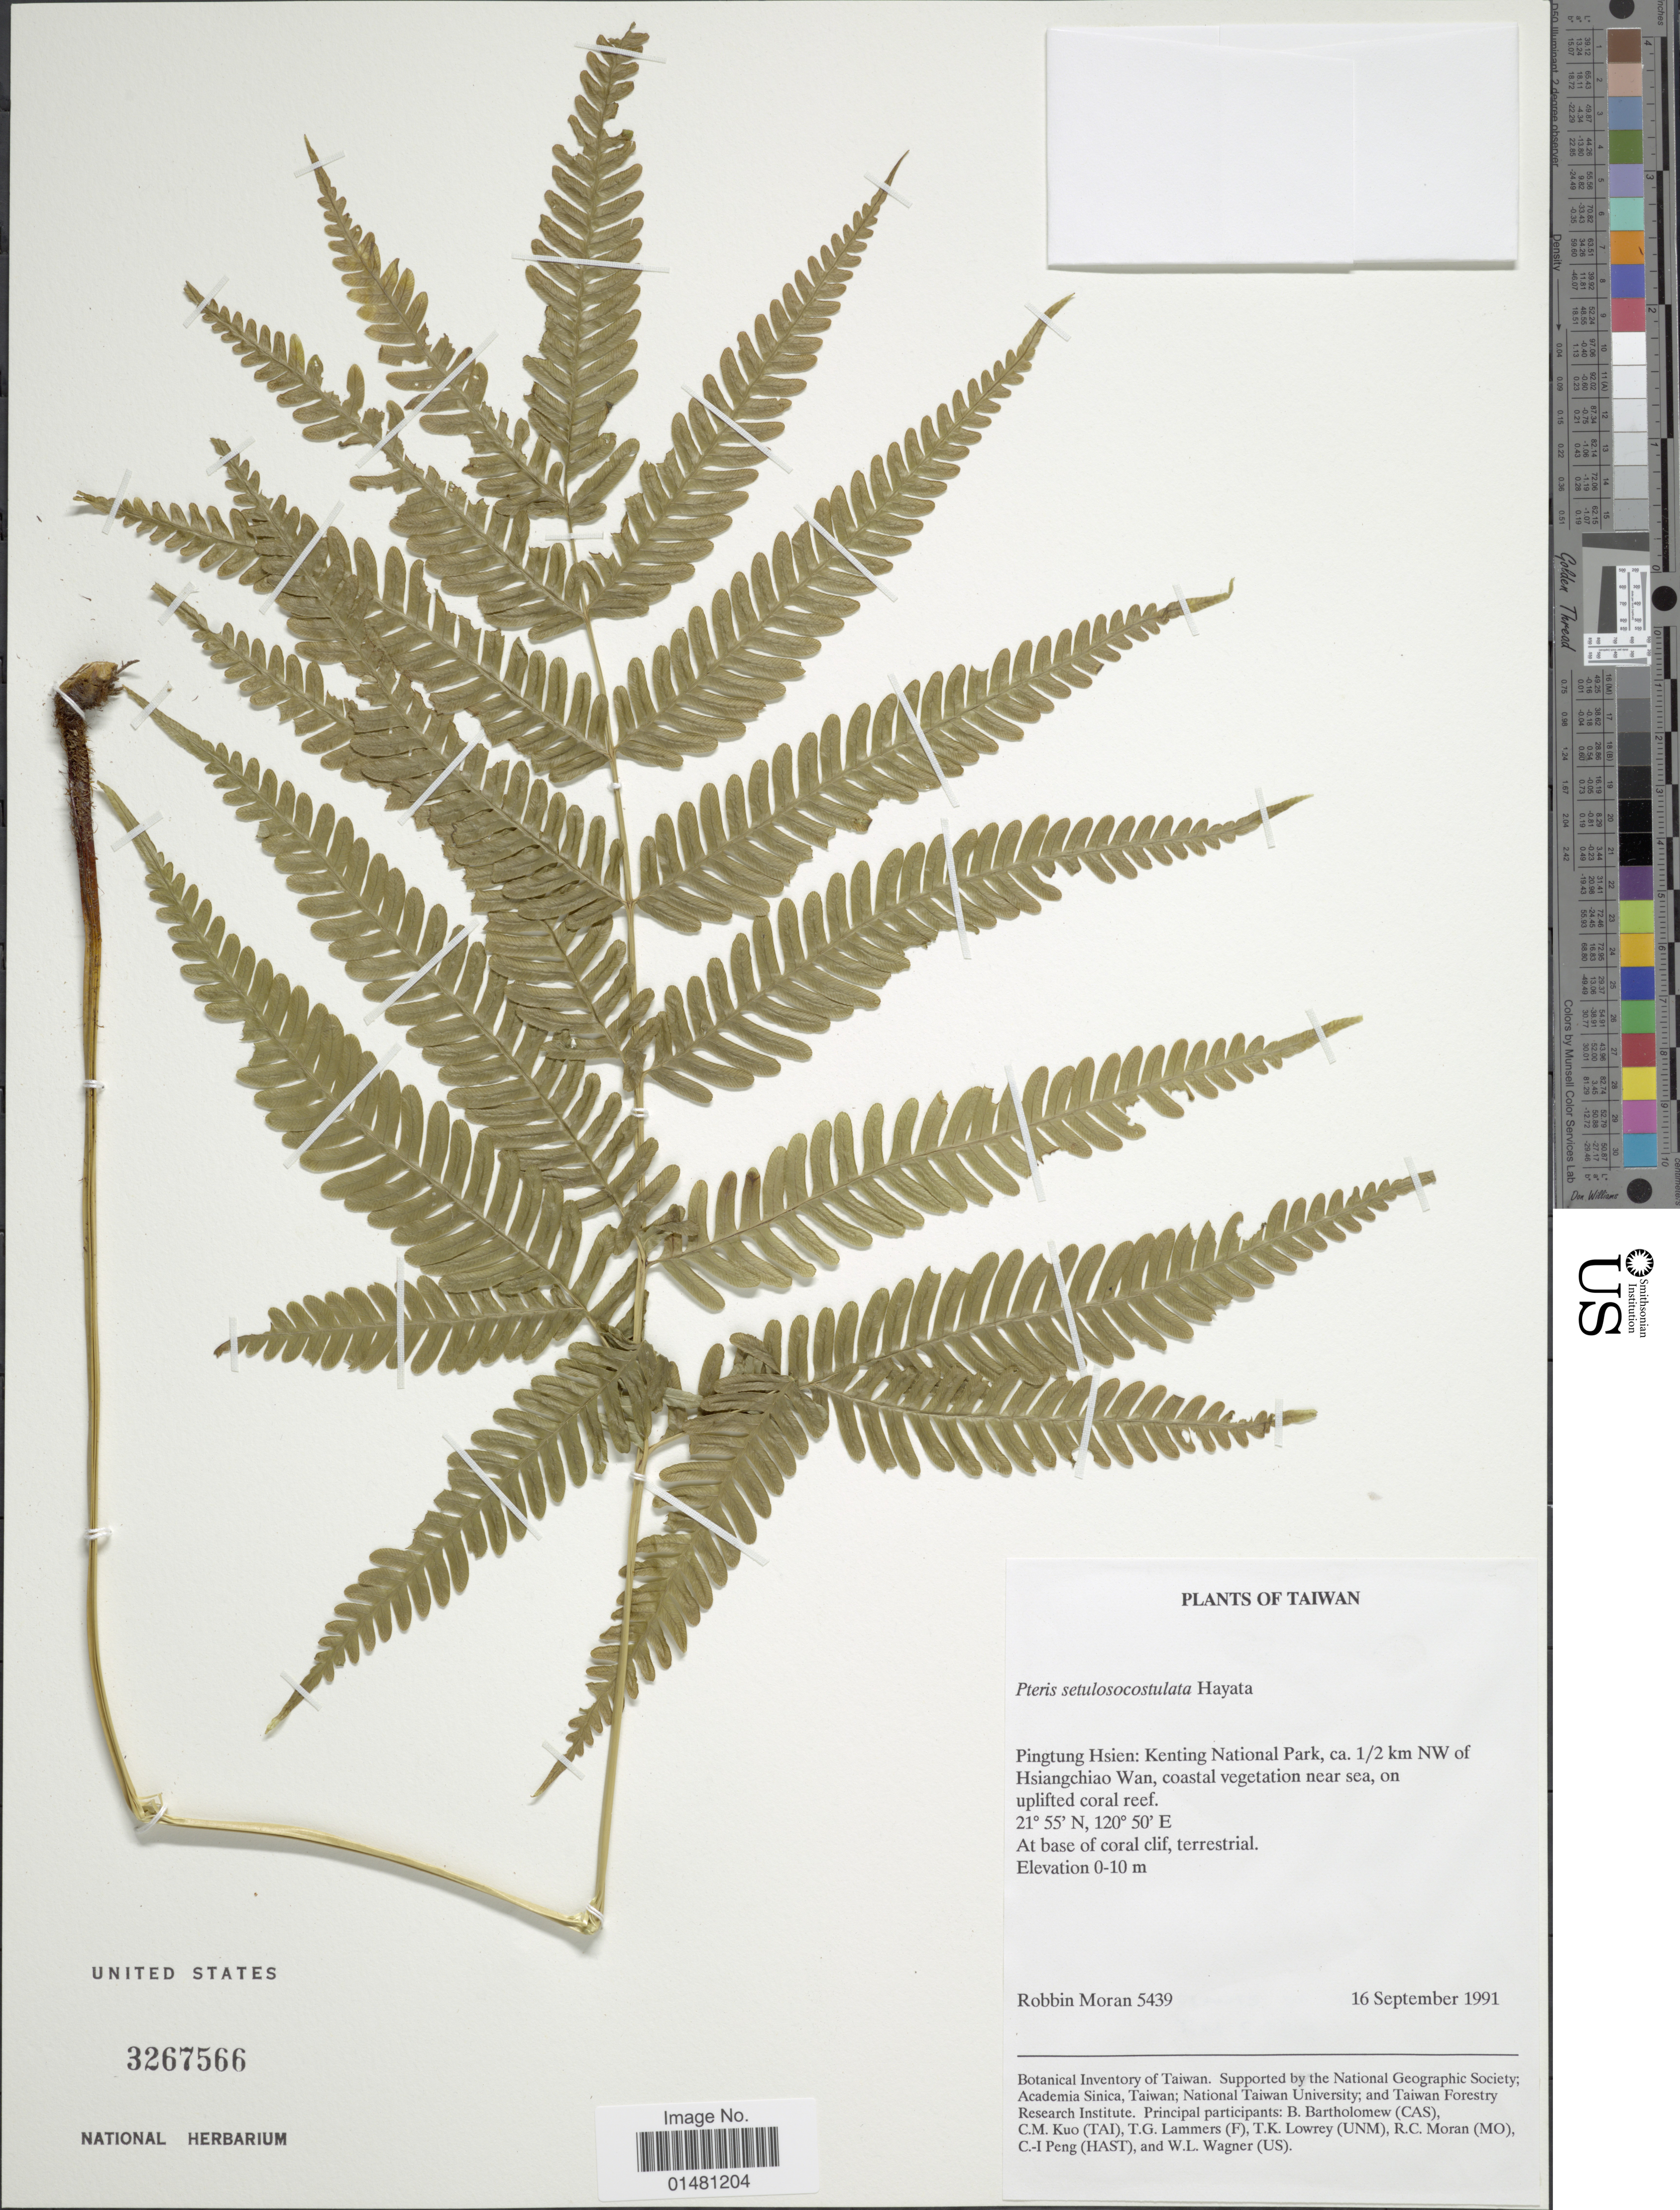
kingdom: Plantae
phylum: Tracheophyta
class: Polypodiopsida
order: Polypodiales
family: Pteridaceae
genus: Pteris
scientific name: Pteris setulosocostulata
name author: Hayata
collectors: R. C. Moran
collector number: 5439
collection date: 1991-09-16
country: Taiwan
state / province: Pingtung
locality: Pingtung Hsien: Kenting National Park, ca ½ km NW of Hsiangchiao Wan, coastal vegetation near sea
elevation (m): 0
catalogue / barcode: US 3267566